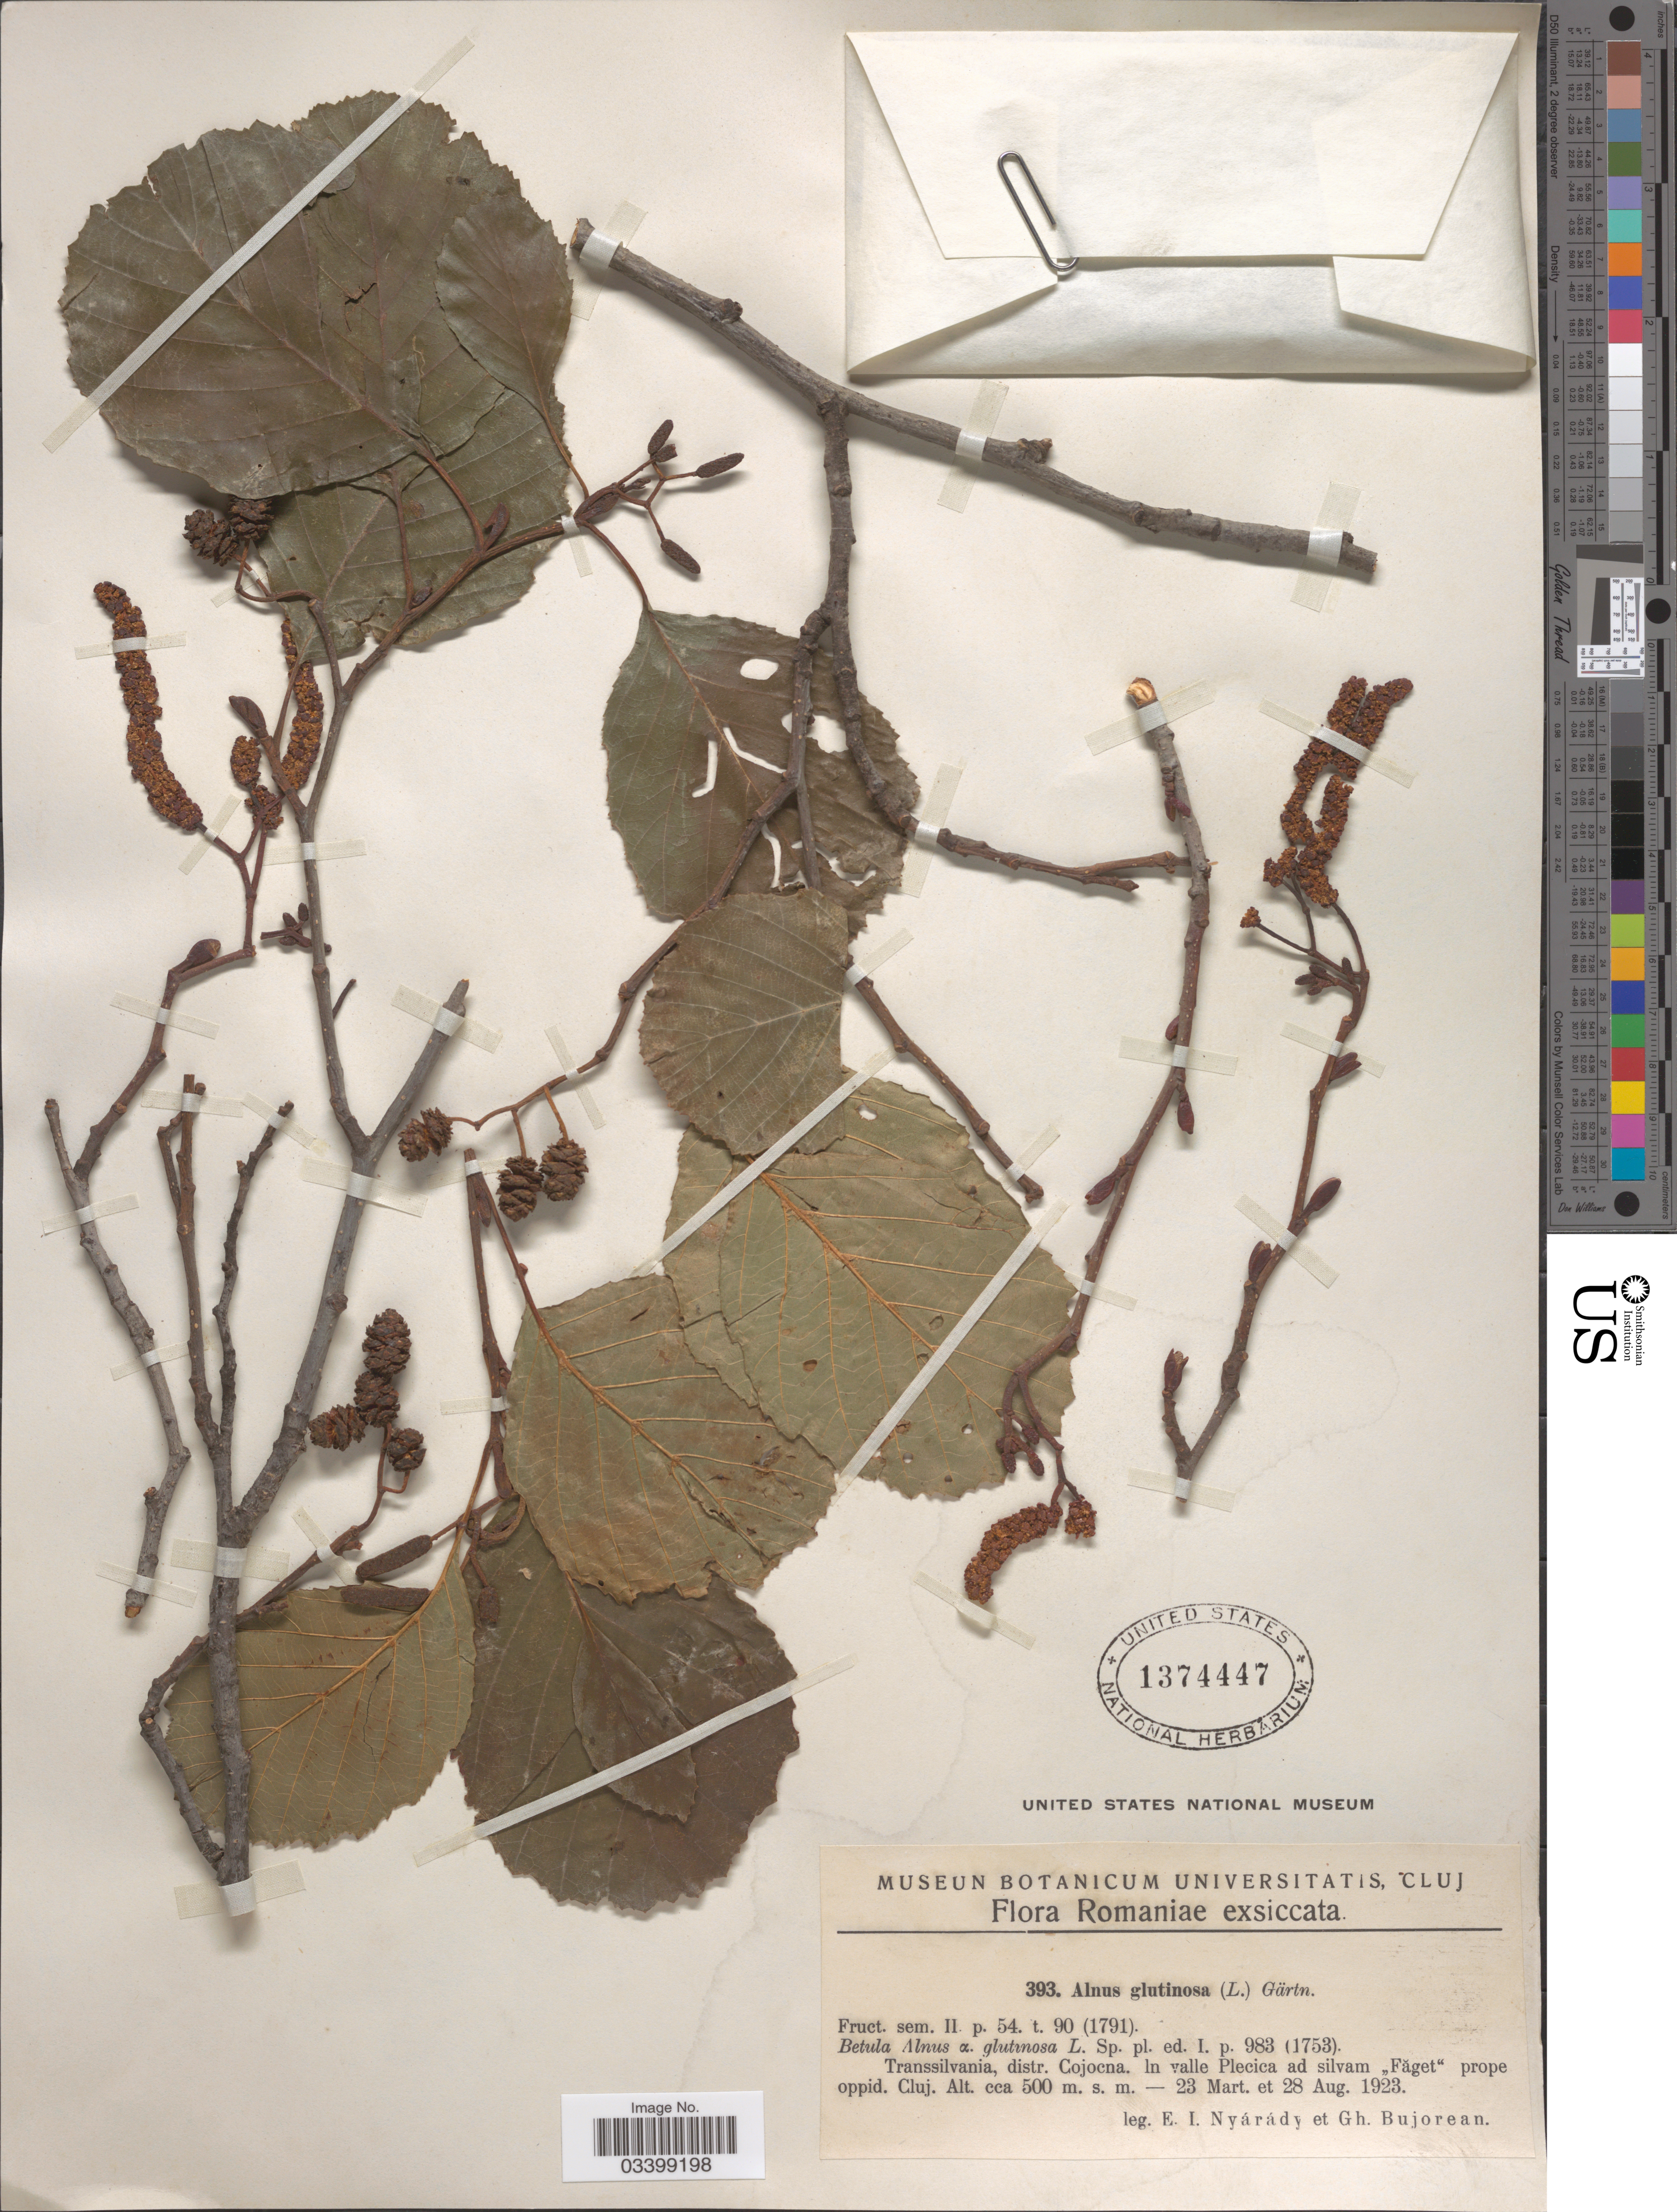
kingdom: Plantae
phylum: Tracheophyta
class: Magnoliopsida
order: Fagales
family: Betulaceae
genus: Alnus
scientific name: Alnus glutinosa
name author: (L.) Gaertn.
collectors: E. Nyárády & G. Bujorean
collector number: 393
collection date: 1923-03-23/1923-08-28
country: Romania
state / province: Cluj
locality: Transsilvania, distr. Cojocna. In valle Plecica ad silvam "Fåget" prope oppid. Cluj.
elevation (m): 500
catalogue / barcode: US 1374447